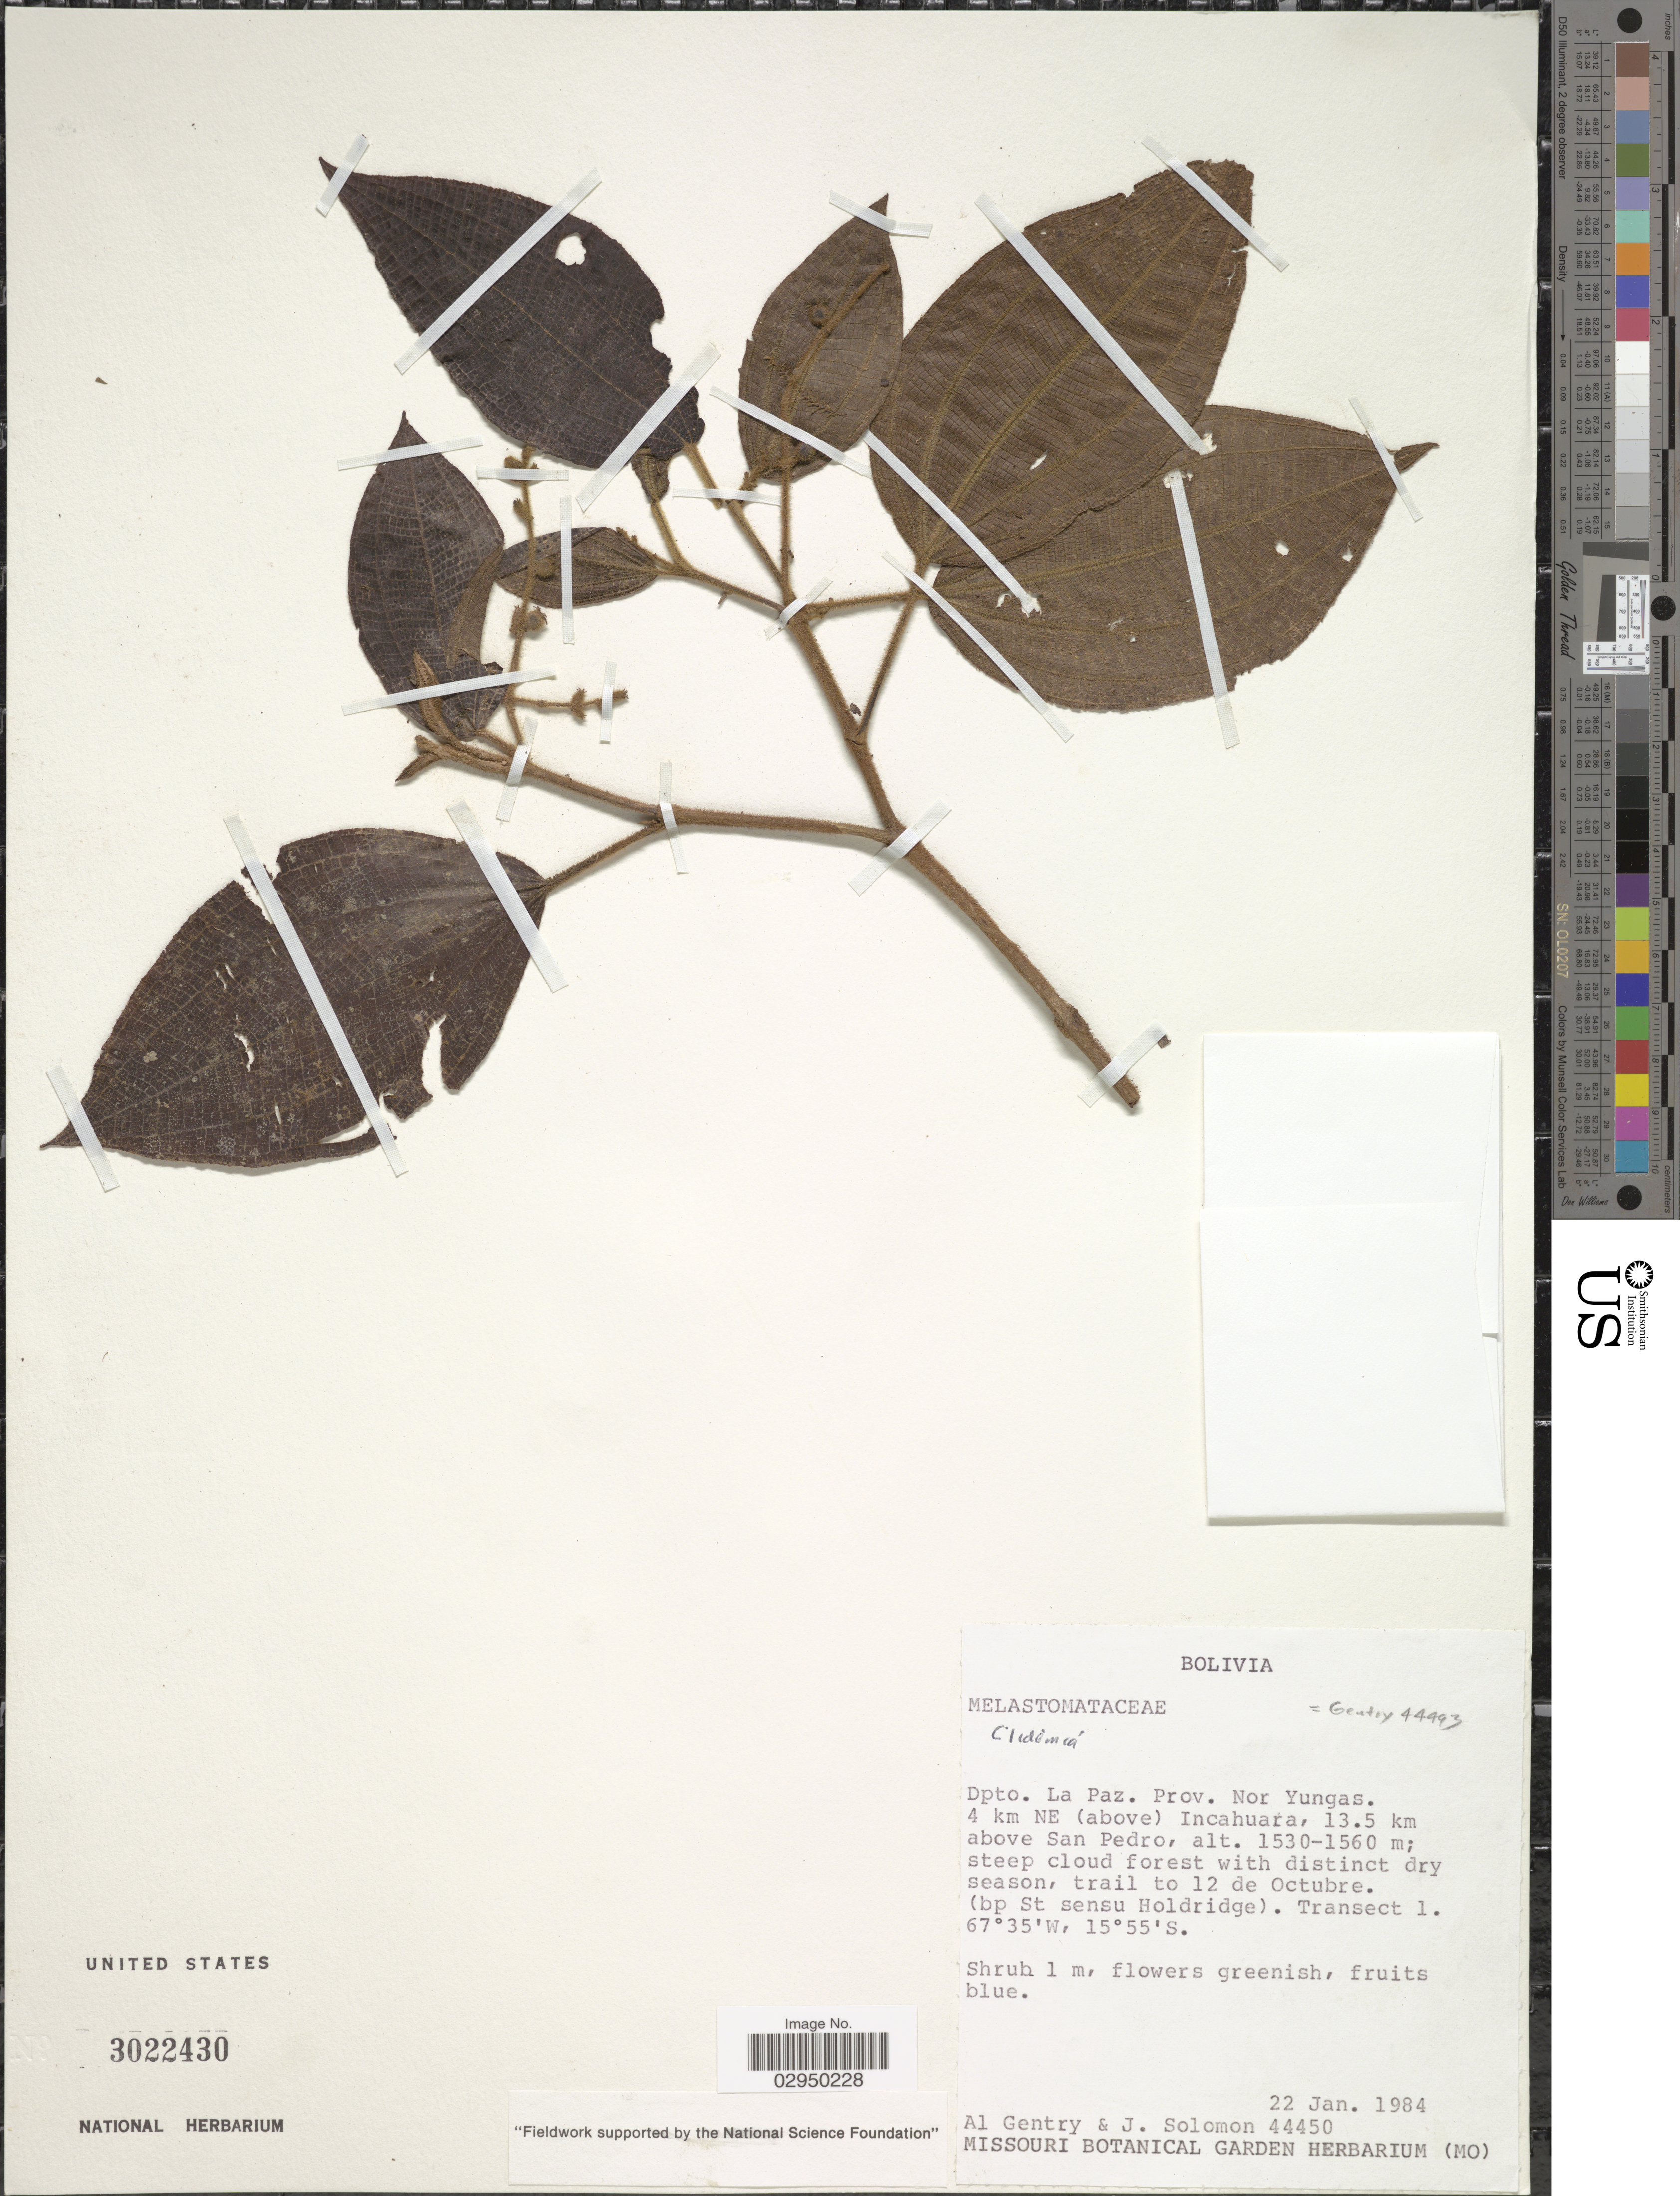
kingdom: Plantae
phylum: Tracheophyta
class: Magnoliopsida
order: Myrtales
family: Melastomataceae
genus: Clidemia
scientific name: Clidemia sp.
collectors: A. H. Gentry & J. Solomon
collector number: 44450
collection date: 1984-01-22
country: Bolivia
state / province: La Paz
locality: Dpto. La Paz. Prov. Nor Yungas. 4 km NE (above) Incahuara, 13.5 km above San Pedro, trail to 12 de Octubre. Transect 1.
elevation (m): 1530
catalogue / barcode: US 3022430